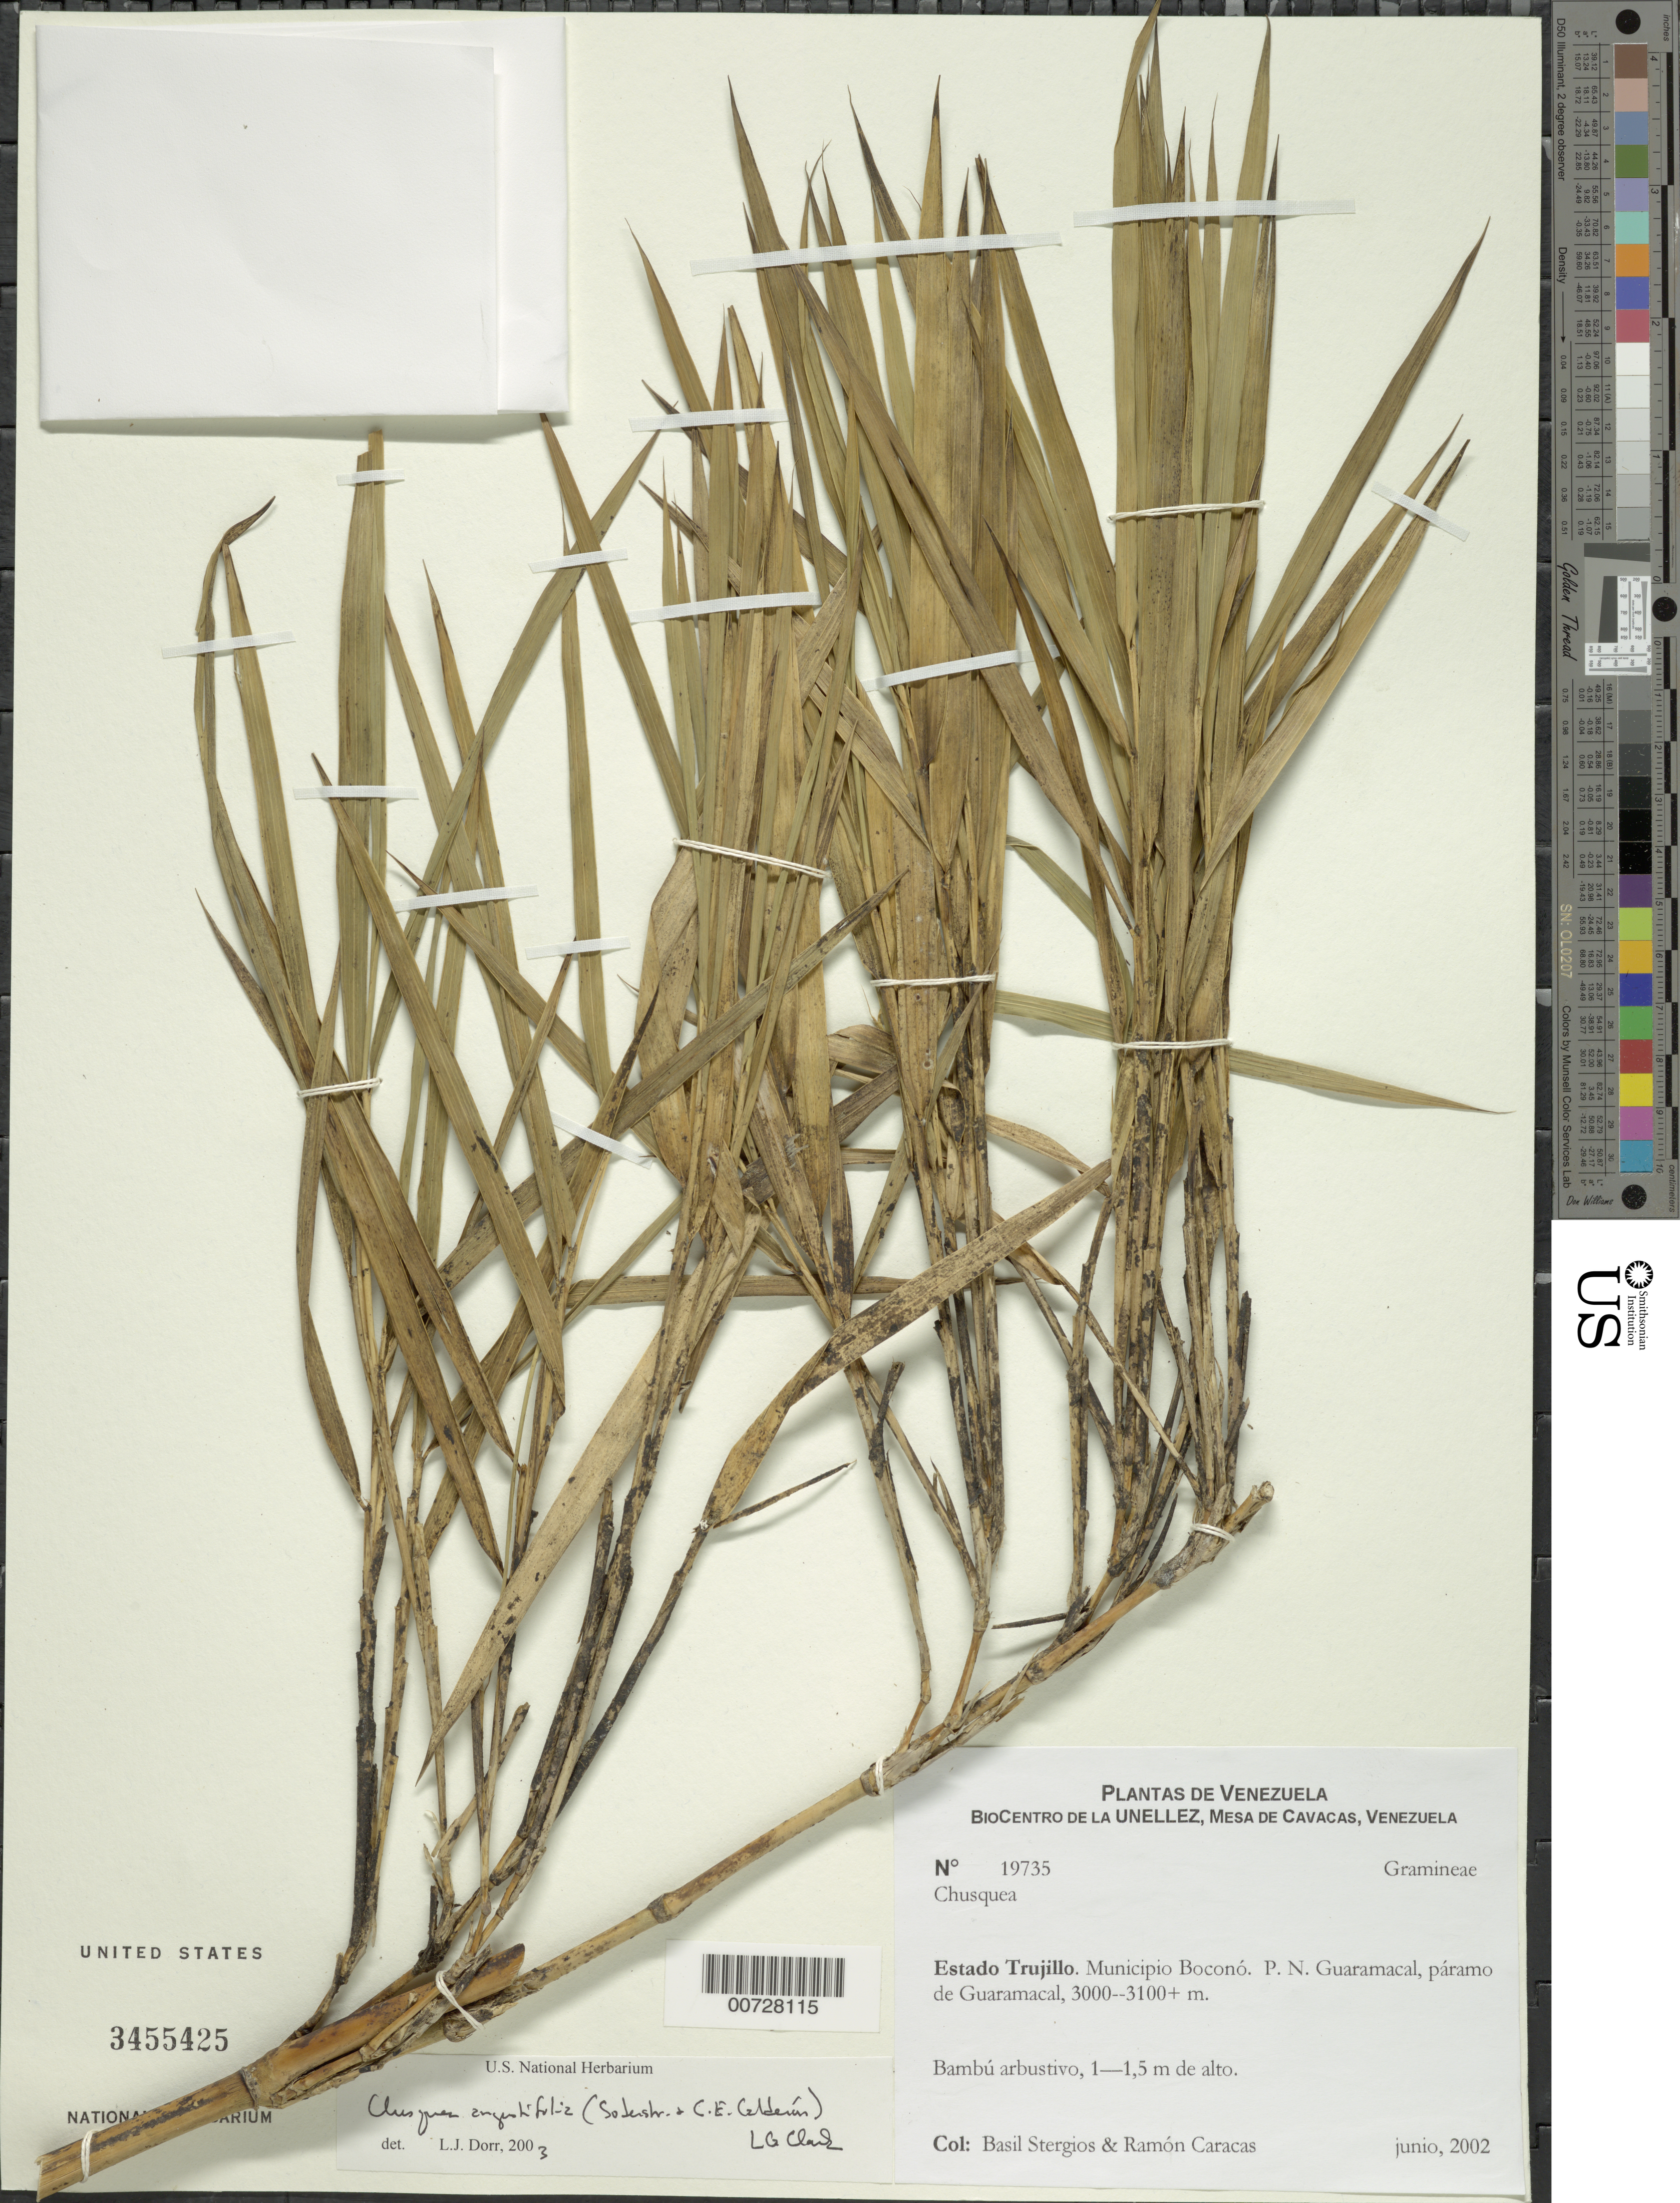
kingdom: Plantae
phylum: Tracheophyta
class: Liliopsida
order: Poales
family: Poaceae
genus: Chusquea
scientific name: Chusquea angustifolia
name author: (Soderstr. & C. E. Calderón) L.G. Clark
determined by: Dorr, L. J., (BOT), Smithsonian Institution - National Museum of Natural History (UNITED STATES)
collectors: B. G. Stergios & R. Caracas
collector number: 19735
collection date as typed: Jun 2002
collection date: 2002-06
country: Venezuela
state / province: Trujillo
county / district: Boconó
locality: Parque Nacional Guaramacal, páramo de Guaramacal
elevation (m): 3000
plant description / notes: PORT, US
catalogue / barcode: US 3455425